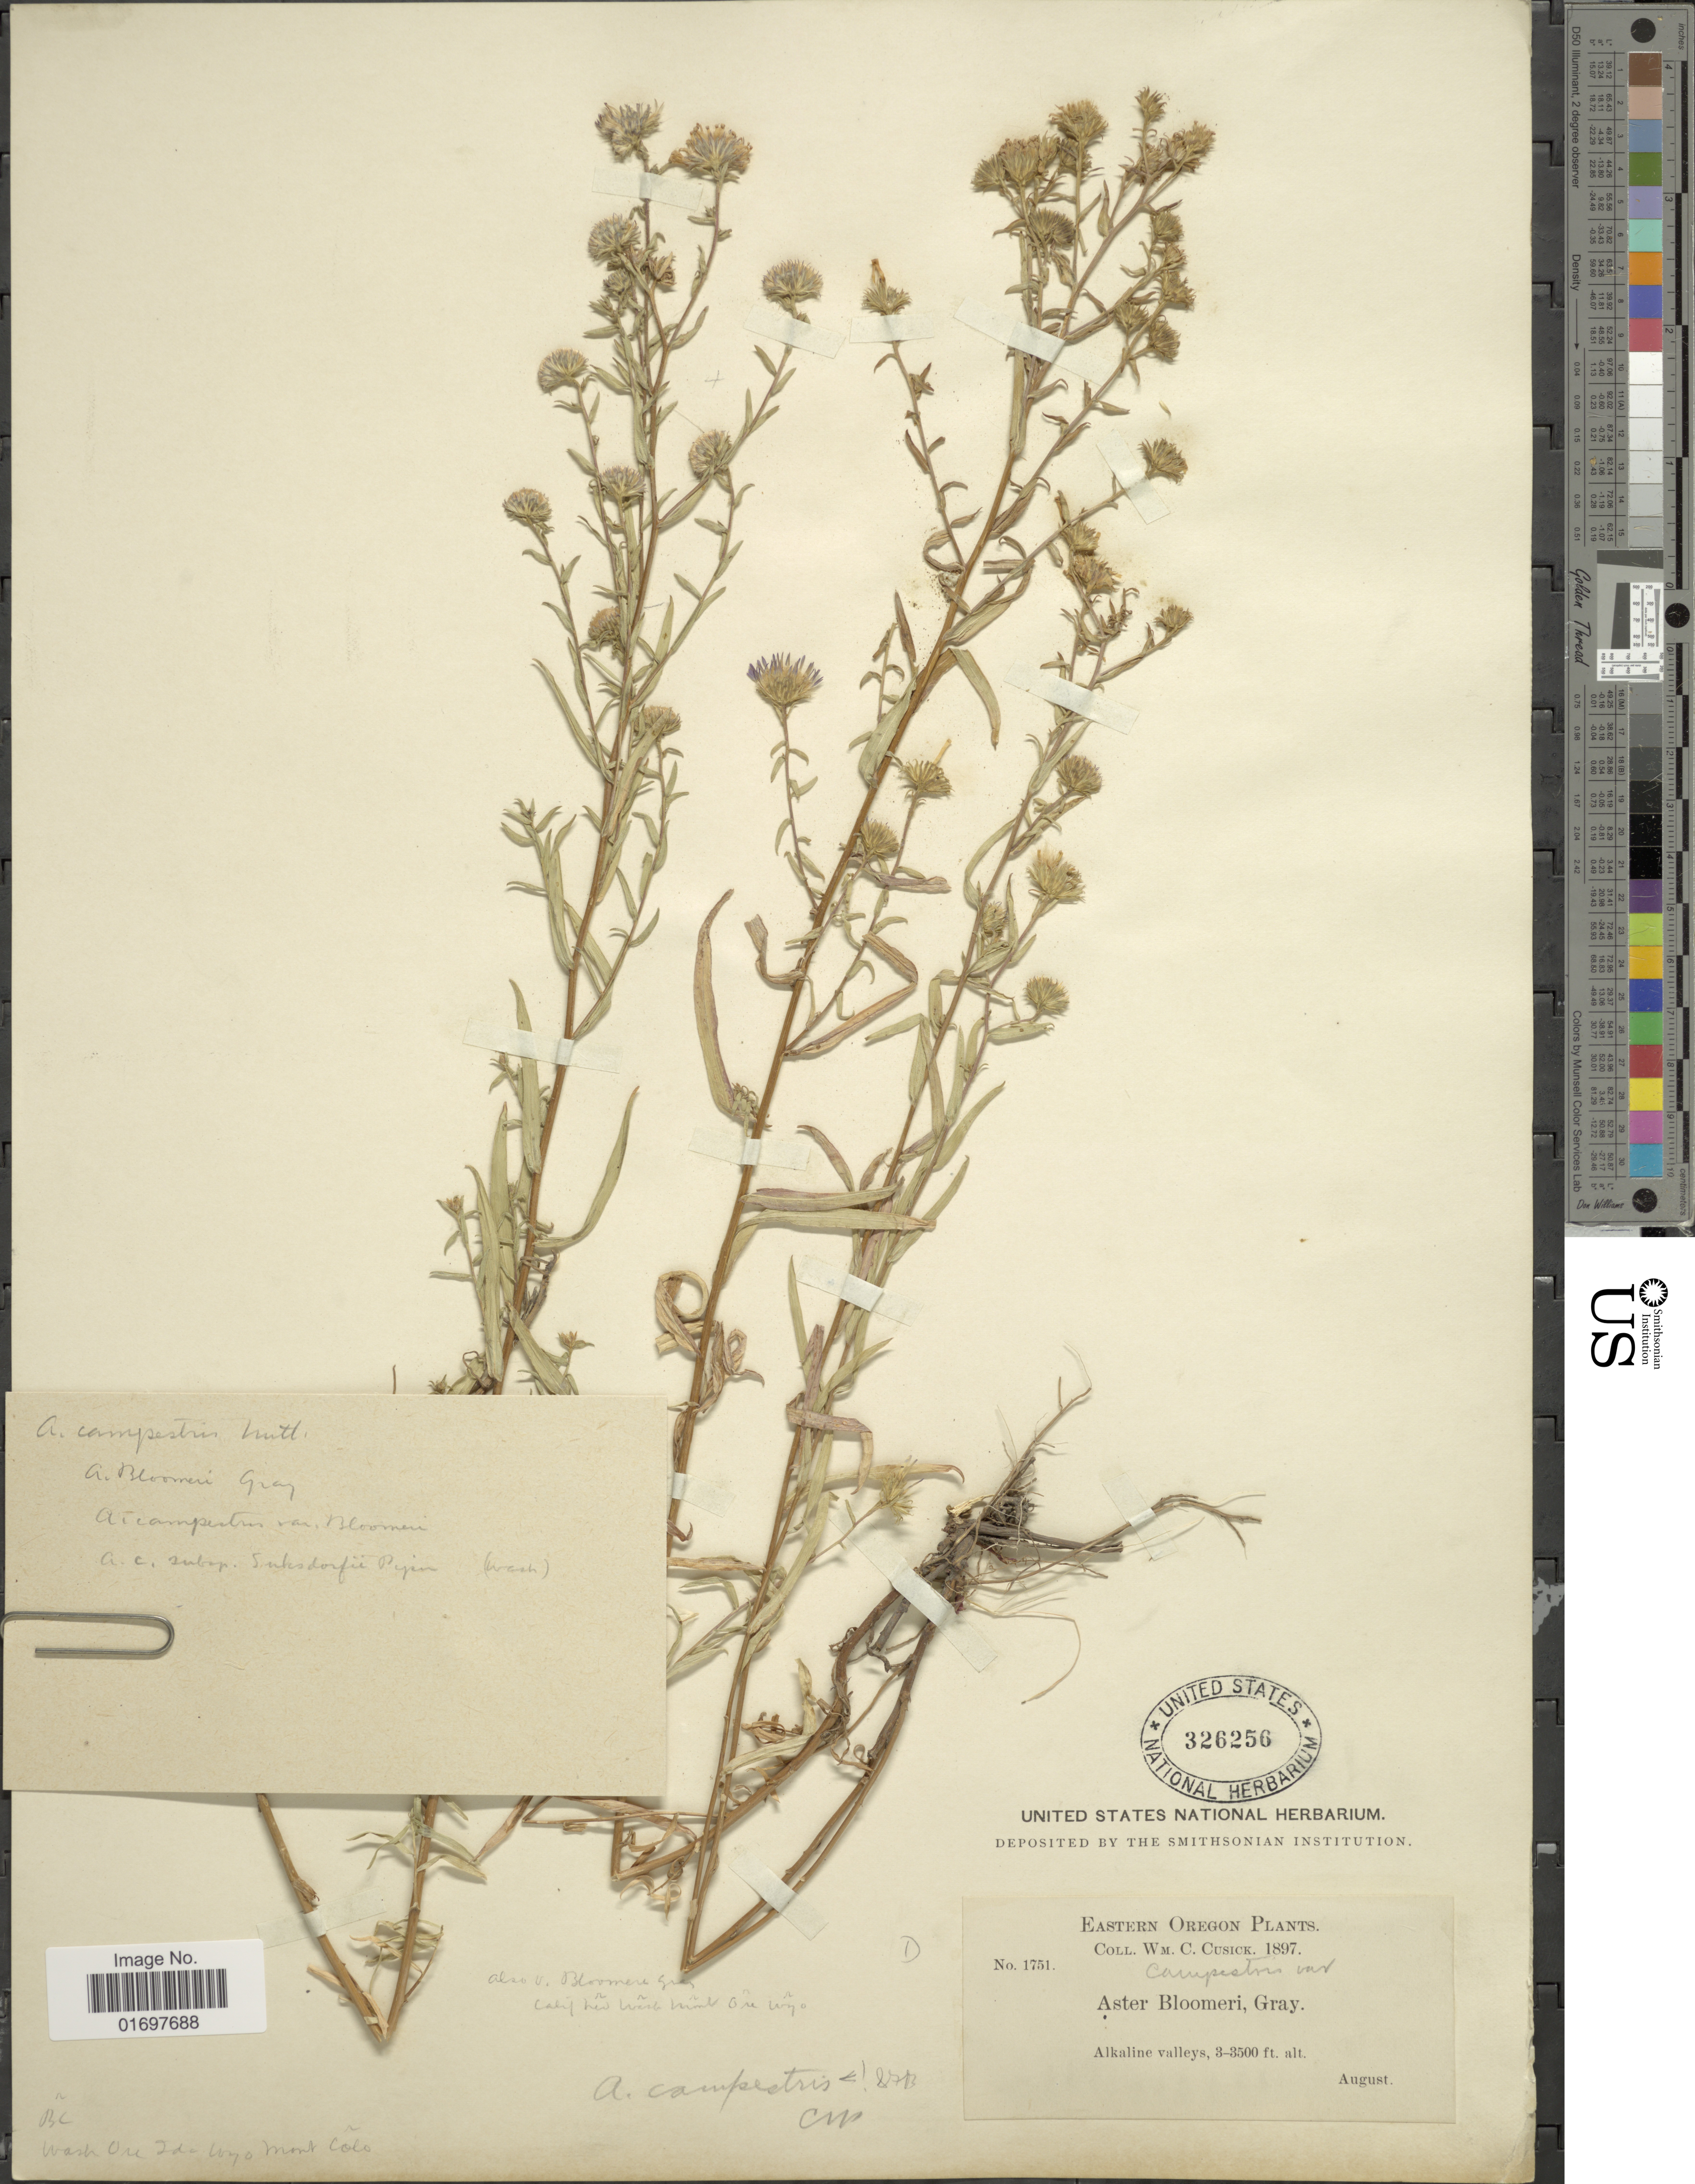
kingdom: Plantae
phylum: Tracheophyta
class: Magnoliopsida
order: Asterales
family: Asteraceae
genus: Symphyotrichum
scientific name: Symphyotrichum campestre var. bloomeri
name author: (A. Gray) G.L. Nesom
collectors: W. C. Cusick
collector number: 1751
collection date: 1897-08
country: United States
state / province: Oregon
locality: Eastern Oregon, Alkaline valleys.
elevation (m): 914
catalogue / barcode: US 326256